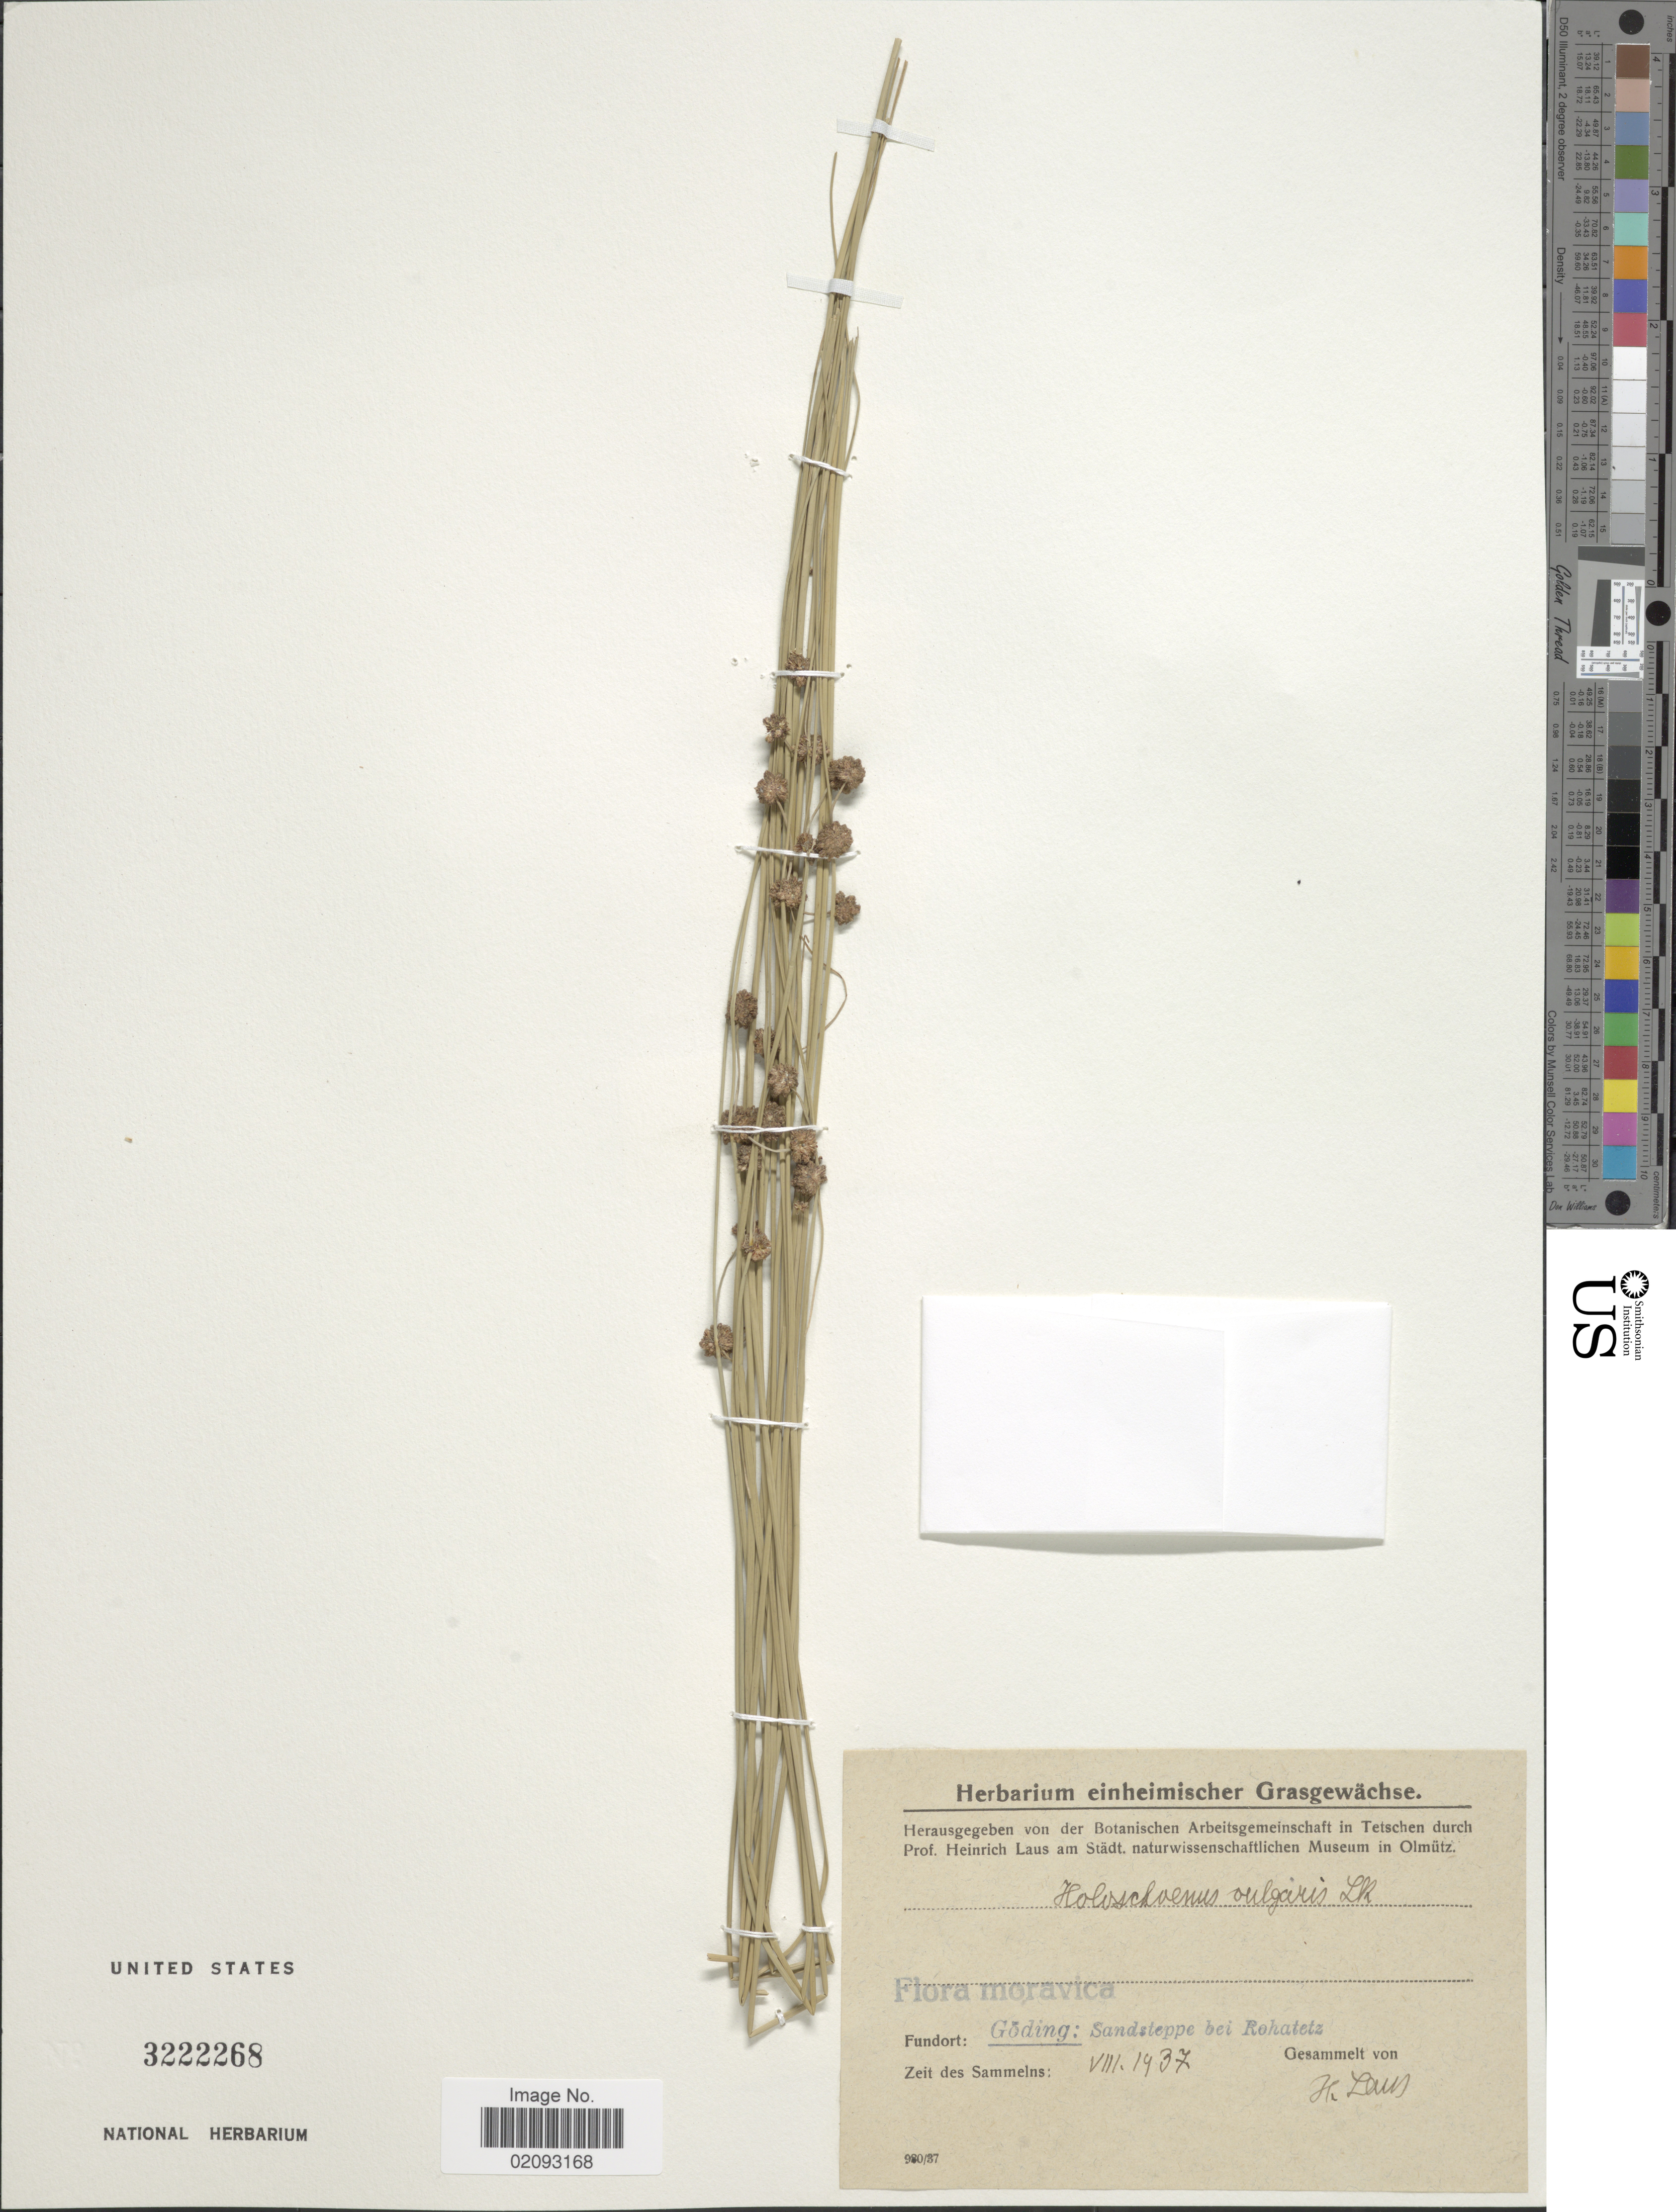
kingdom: Plantae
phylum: Tracheophyta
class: Liliopsida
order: Poales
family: Cyperaceae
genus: Scirpoides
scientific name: Scirpoides holoschoenus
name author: (L.) Soják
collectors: H. Laus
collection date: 1937-08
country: Czechia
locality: Moravica, Göding, Sandsteppe bei Rohatelz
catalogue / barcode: US 3222268